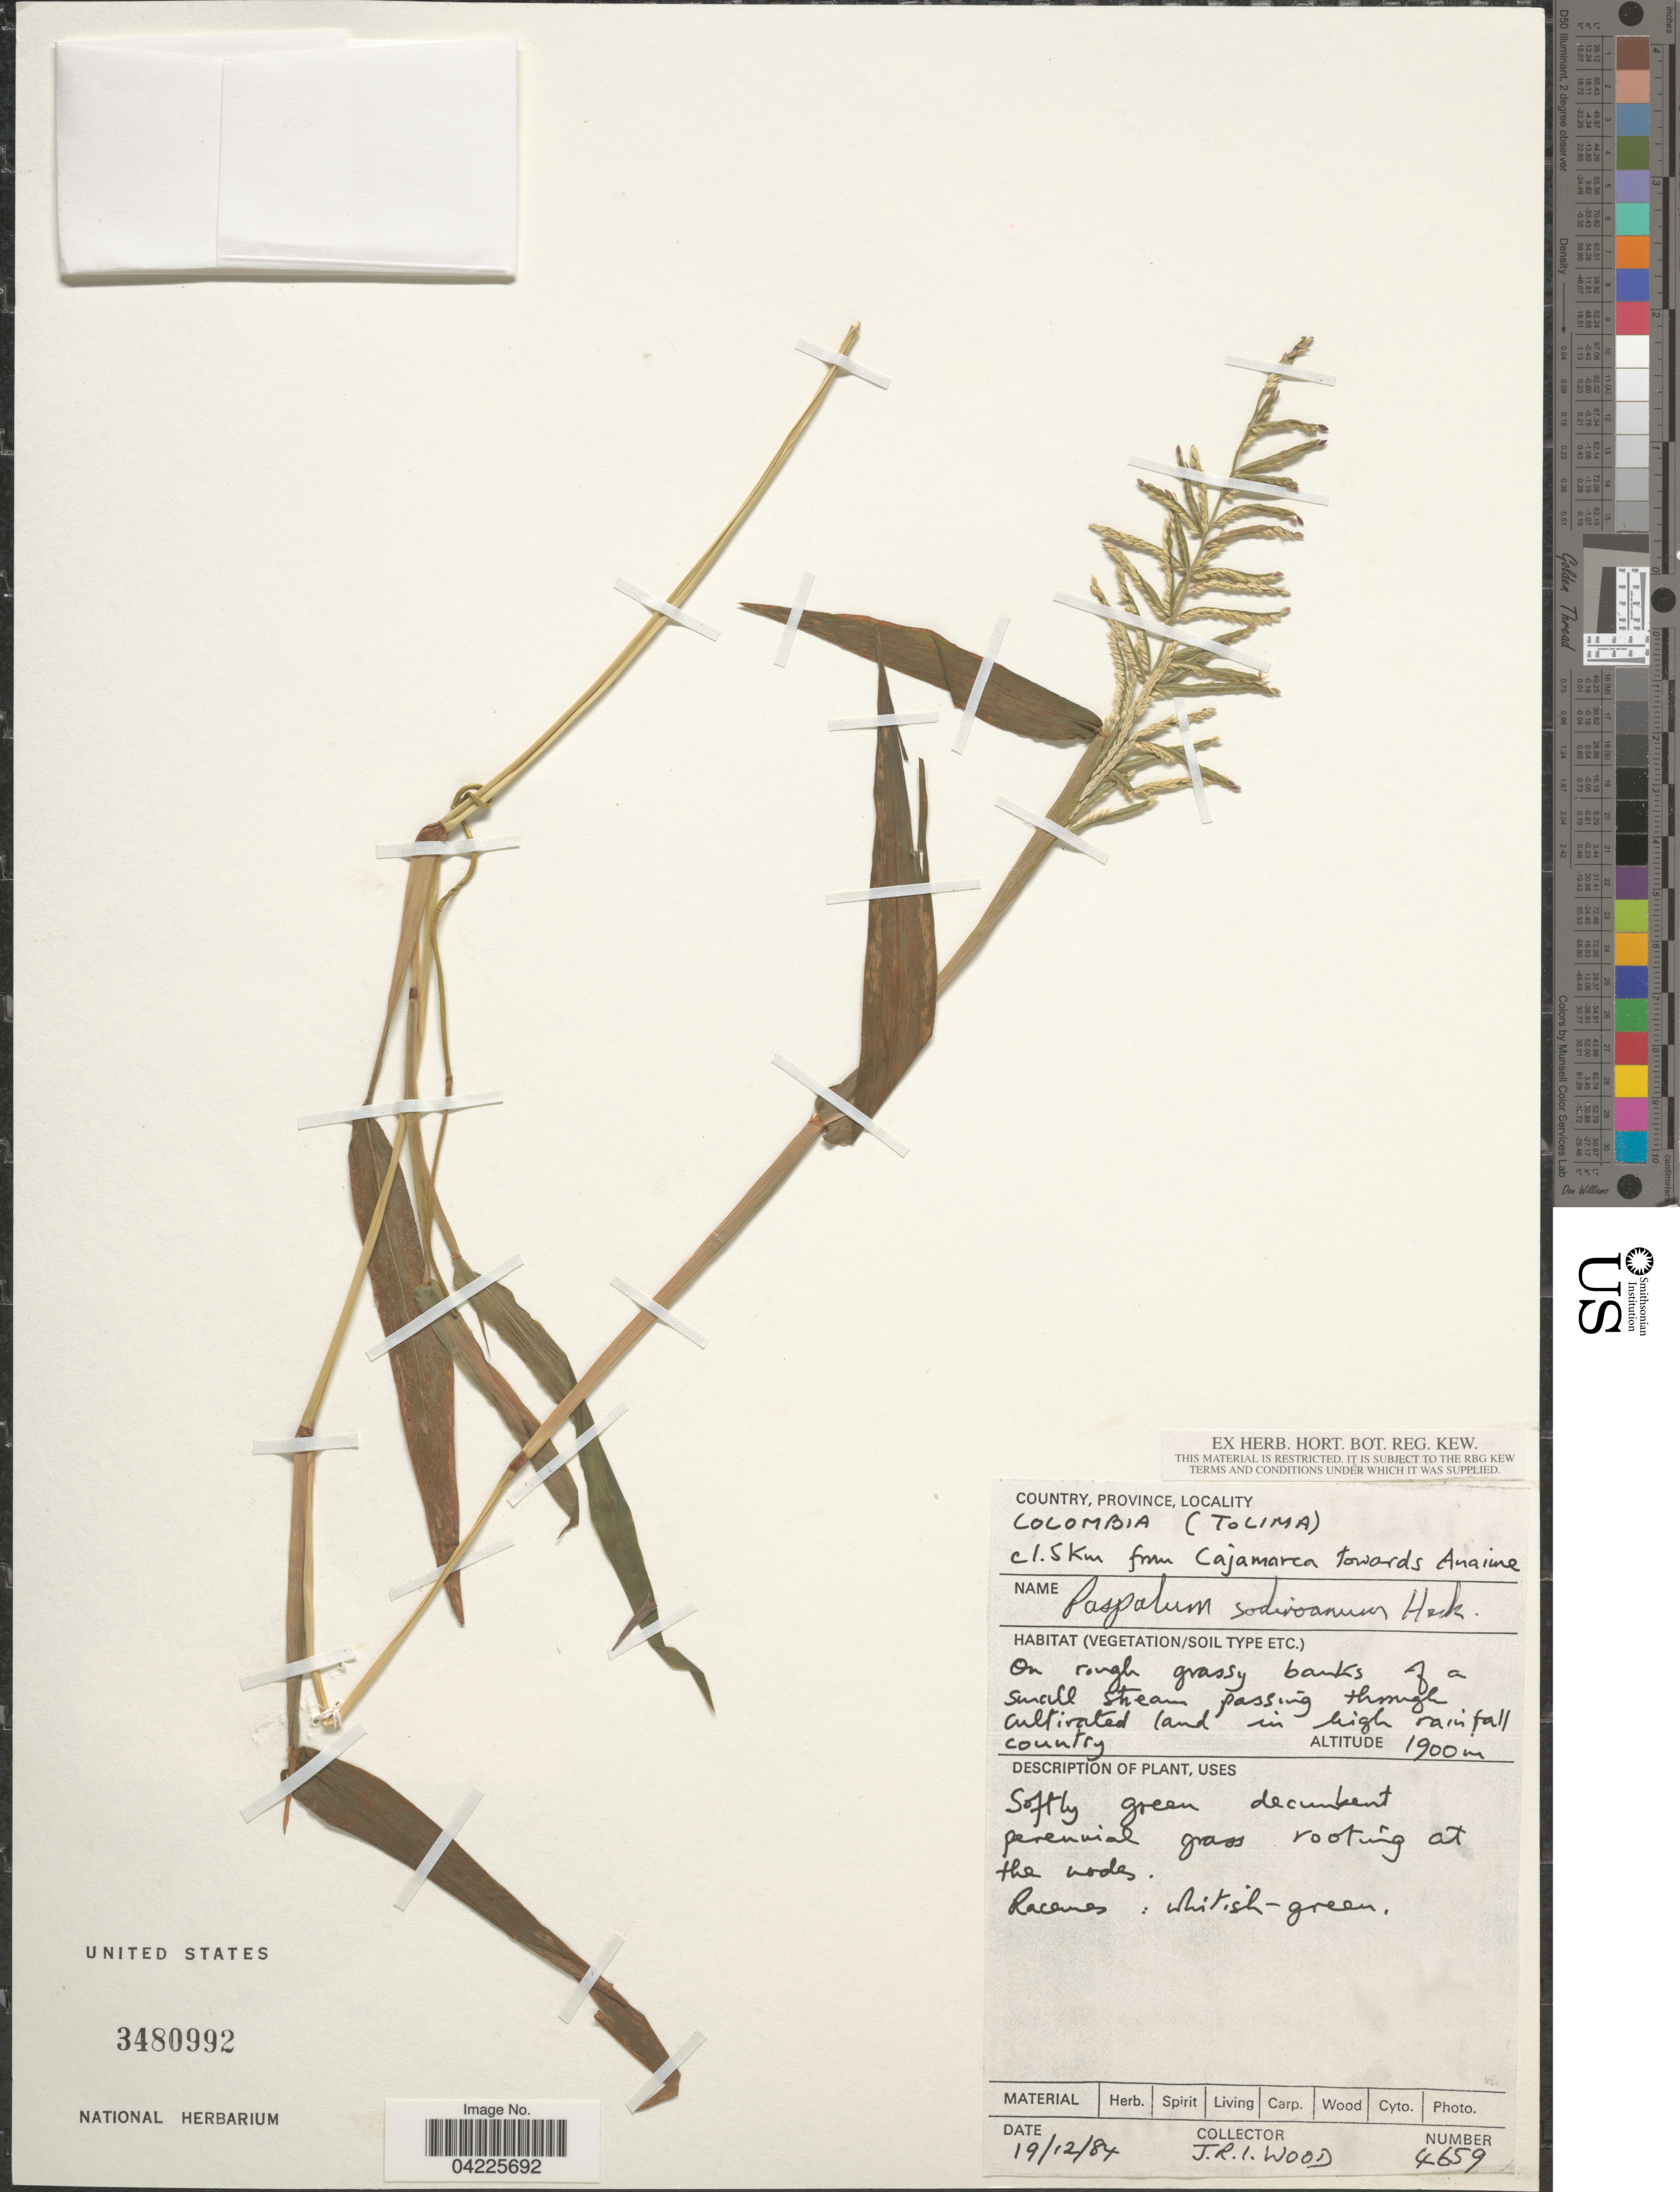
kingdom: Plantae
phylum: Tracheophyta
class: Liliopsida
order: Poales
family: Poaceae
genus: Paspalum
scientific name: Paspalum sodiroanum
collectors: J. R. I. Wood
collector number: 4659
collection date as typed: Transcribed d/m/y: 19/12/84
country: Colombia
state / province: Tolima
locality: C 1.5 km from Cajamarca towards Anaime.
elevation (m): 1900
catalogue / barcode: US 3480992